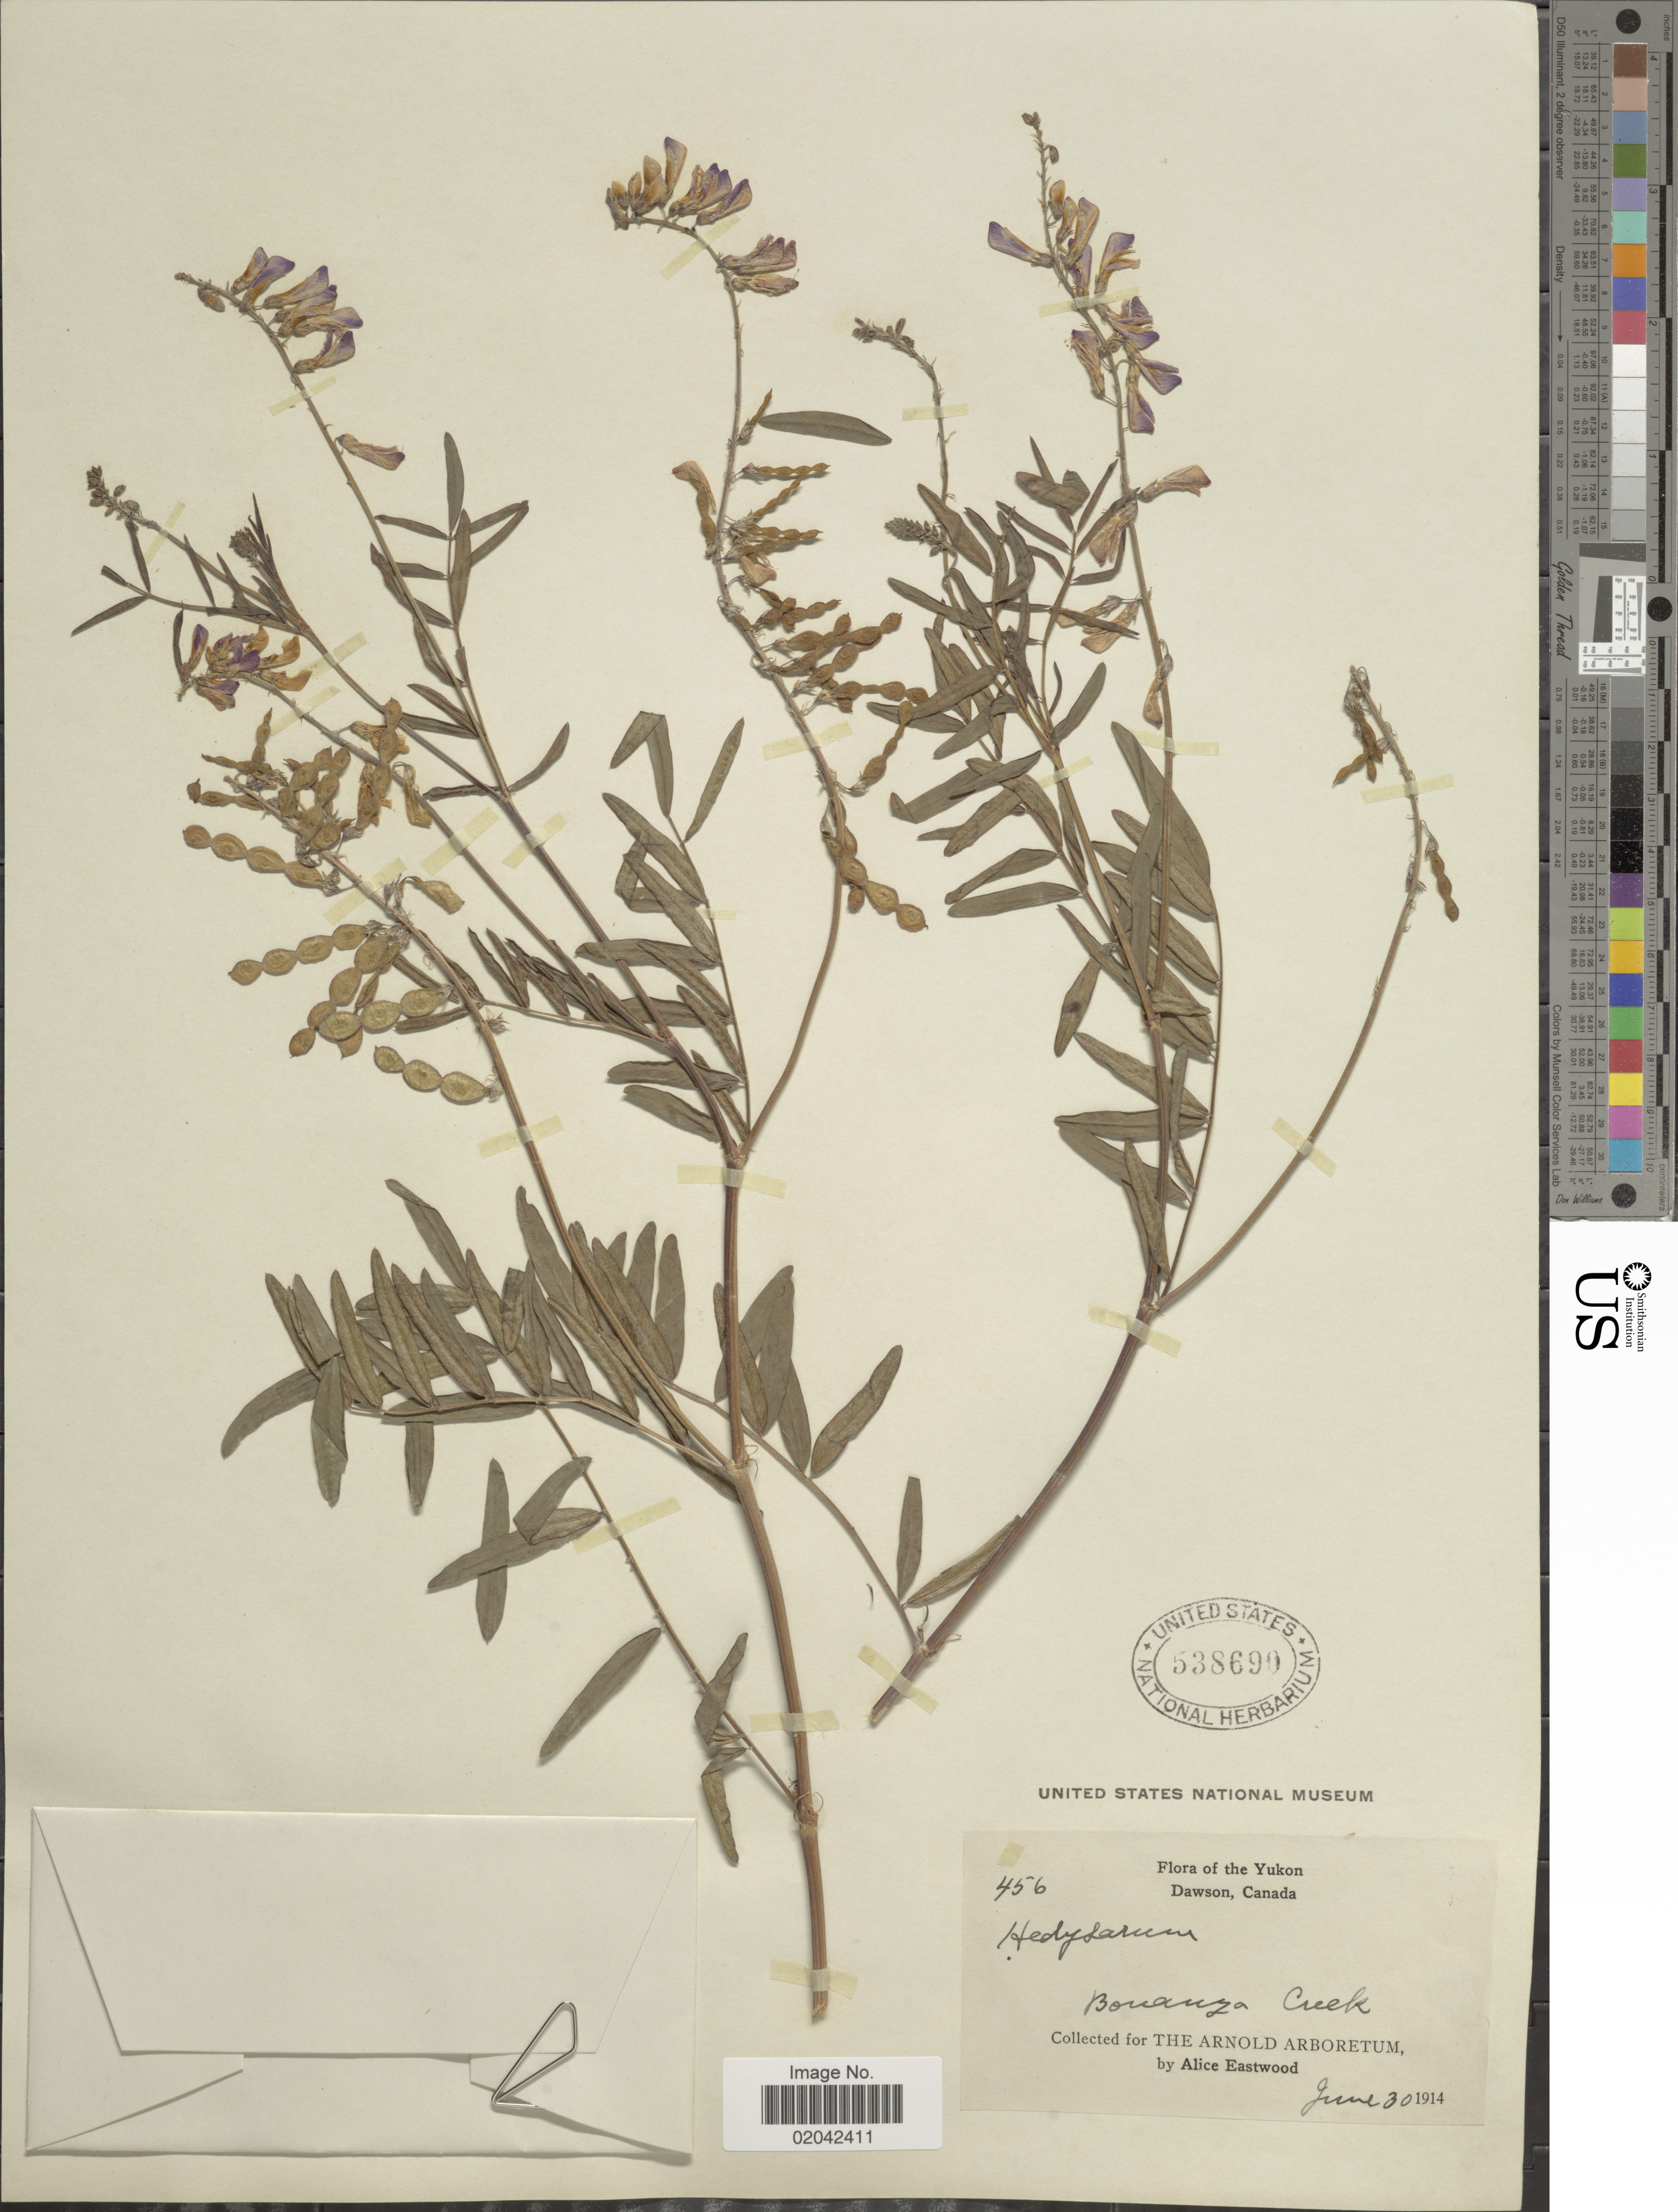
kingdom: Plantae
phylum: Tracheophyta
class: Magnoliopsida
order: Fabales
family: Fabaceae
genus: Hedysarum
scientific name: Hedysarum alpinum var. americanum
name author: Michx. ex Pursh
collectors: A. Eastwood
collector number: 456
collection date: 1914-06-30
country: Canada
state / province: Yukon Territory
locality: Yukon, Dawson, Bonanza Creek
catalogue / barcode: US 538690